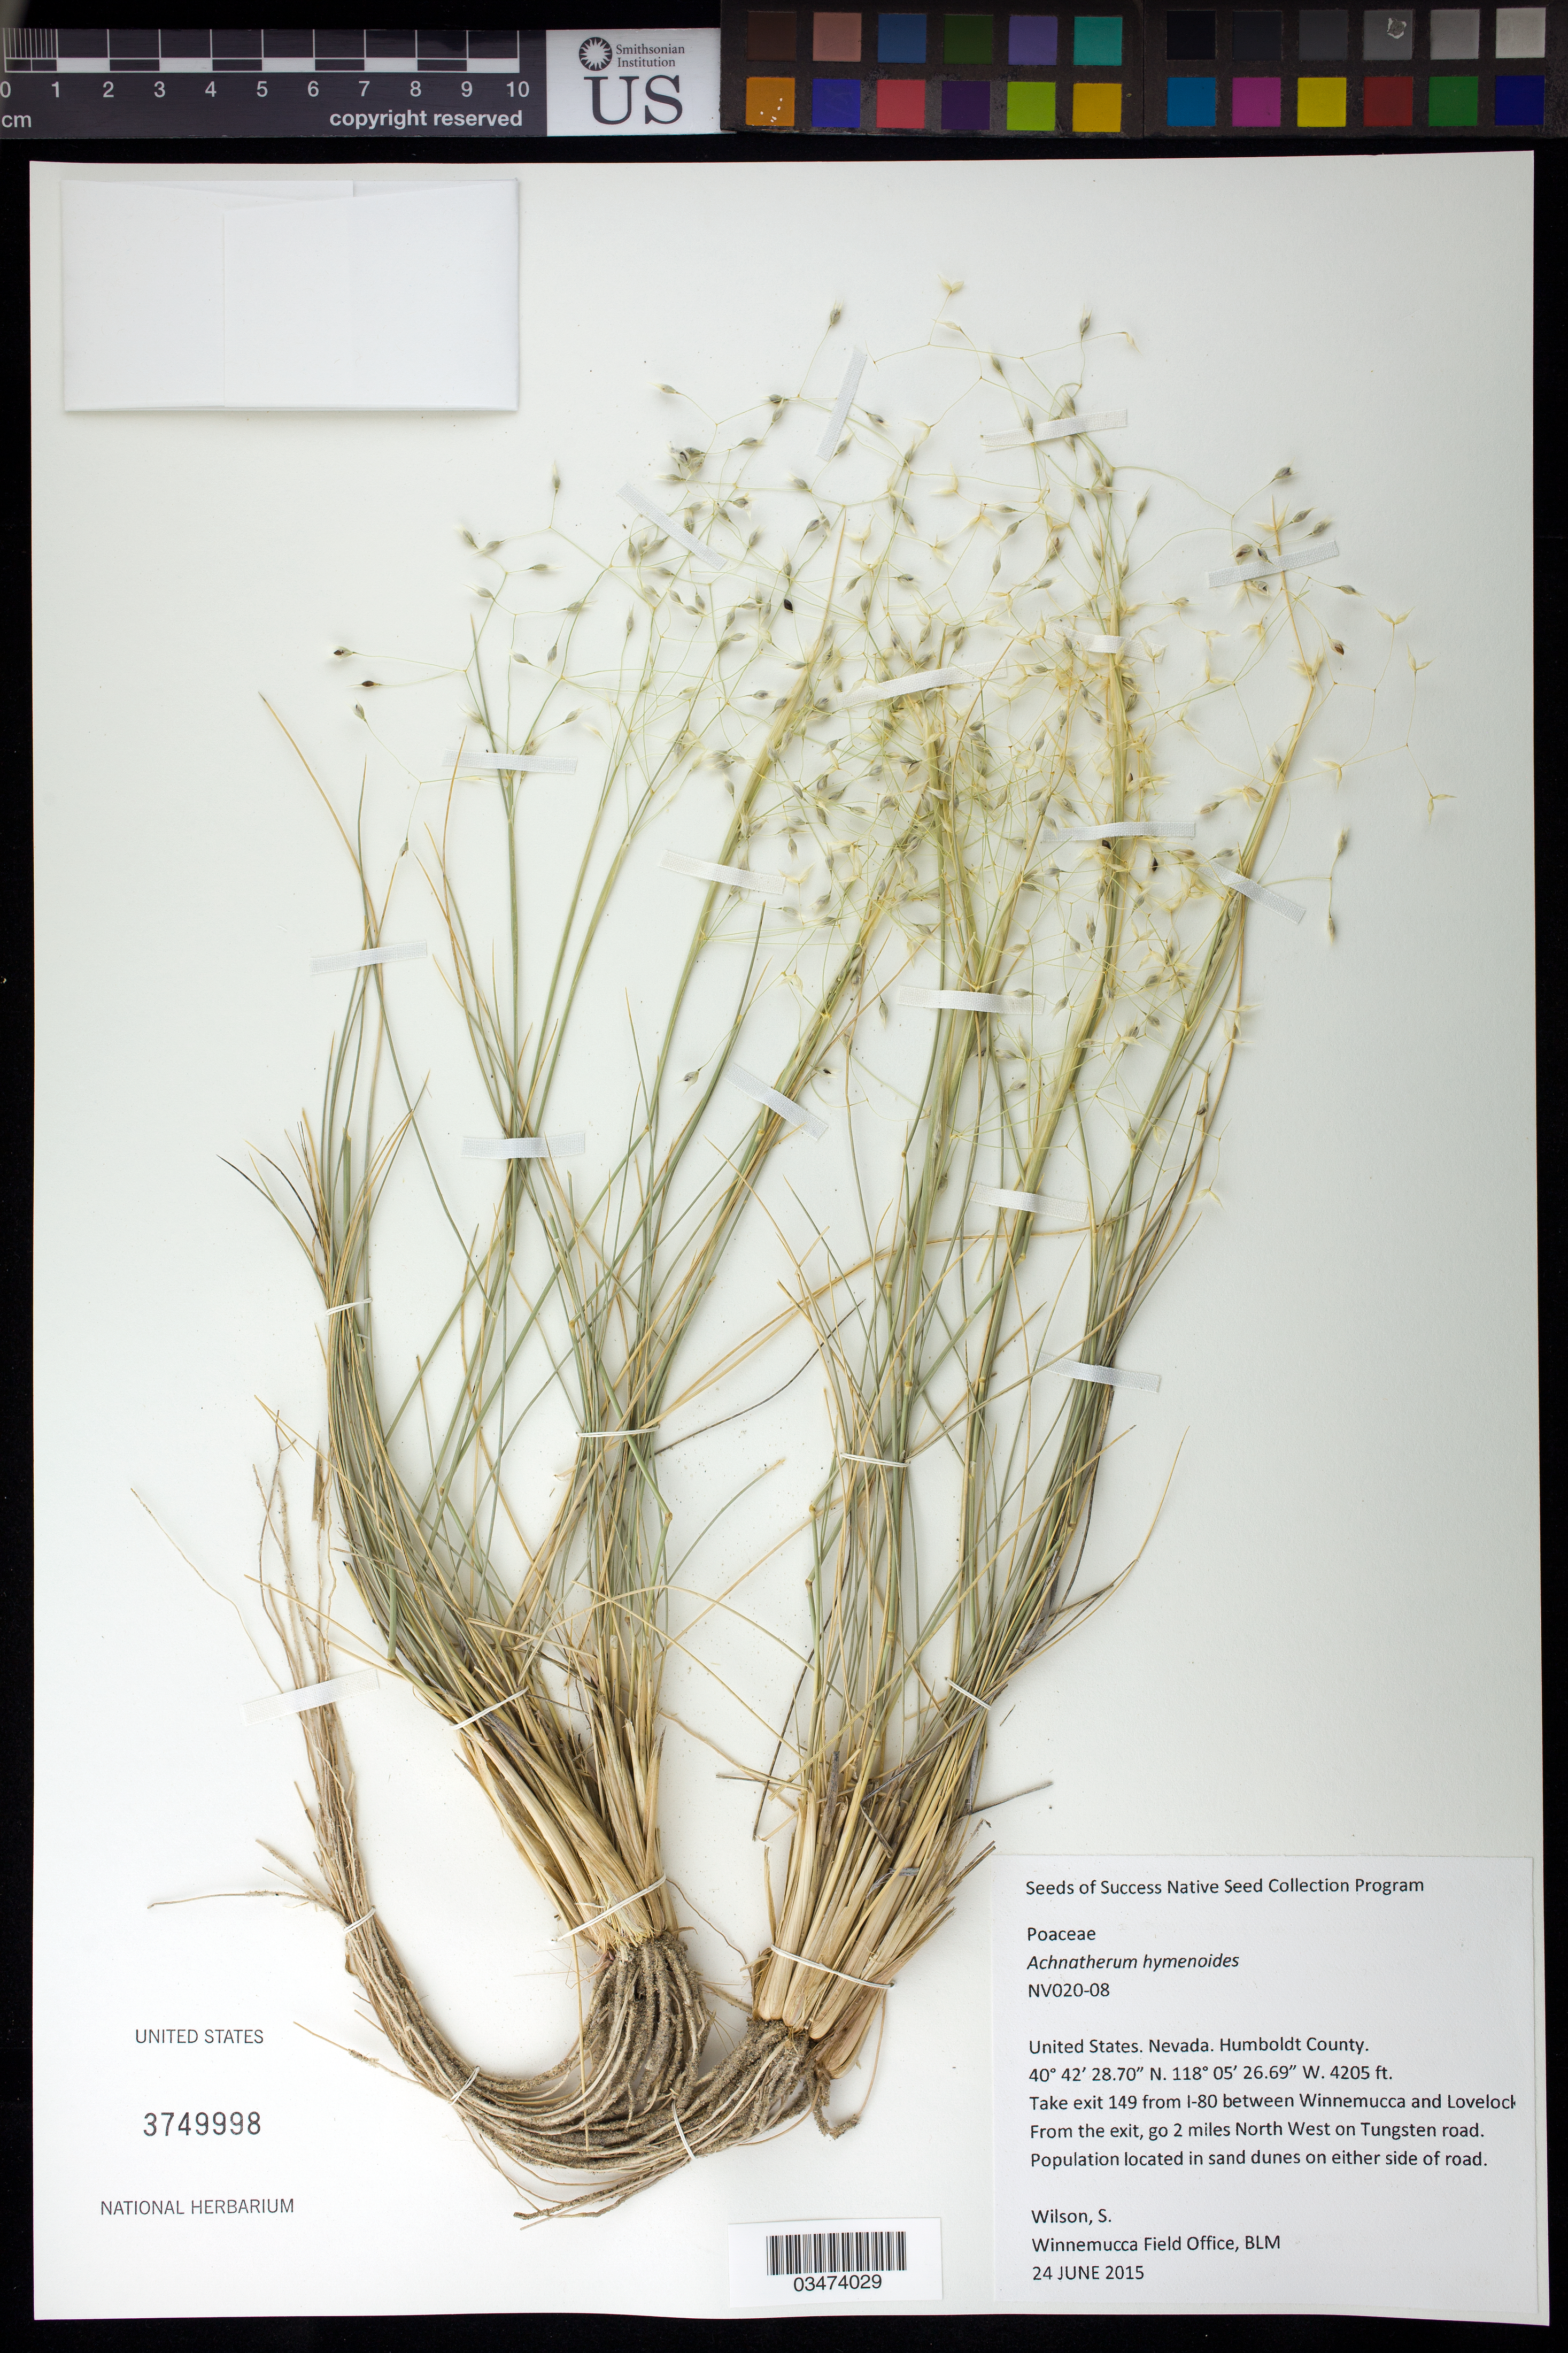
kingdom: Plantae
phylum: Tracheophyta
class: Liliopsida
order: Poales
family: Poaceae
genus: Achnatherum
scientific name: Achnatherum hymenoides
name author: (Roem. & Schult.) Barkworth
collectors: S. Wilson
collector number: NV020-08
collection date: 2015-06-24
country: United States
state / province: Nevada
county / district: Humbolt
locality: Between Winnemucca and Lovelock, 2 miles NW on Tungsten rd.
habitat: Sand dunes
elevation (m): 1282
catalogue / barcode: US 3749998